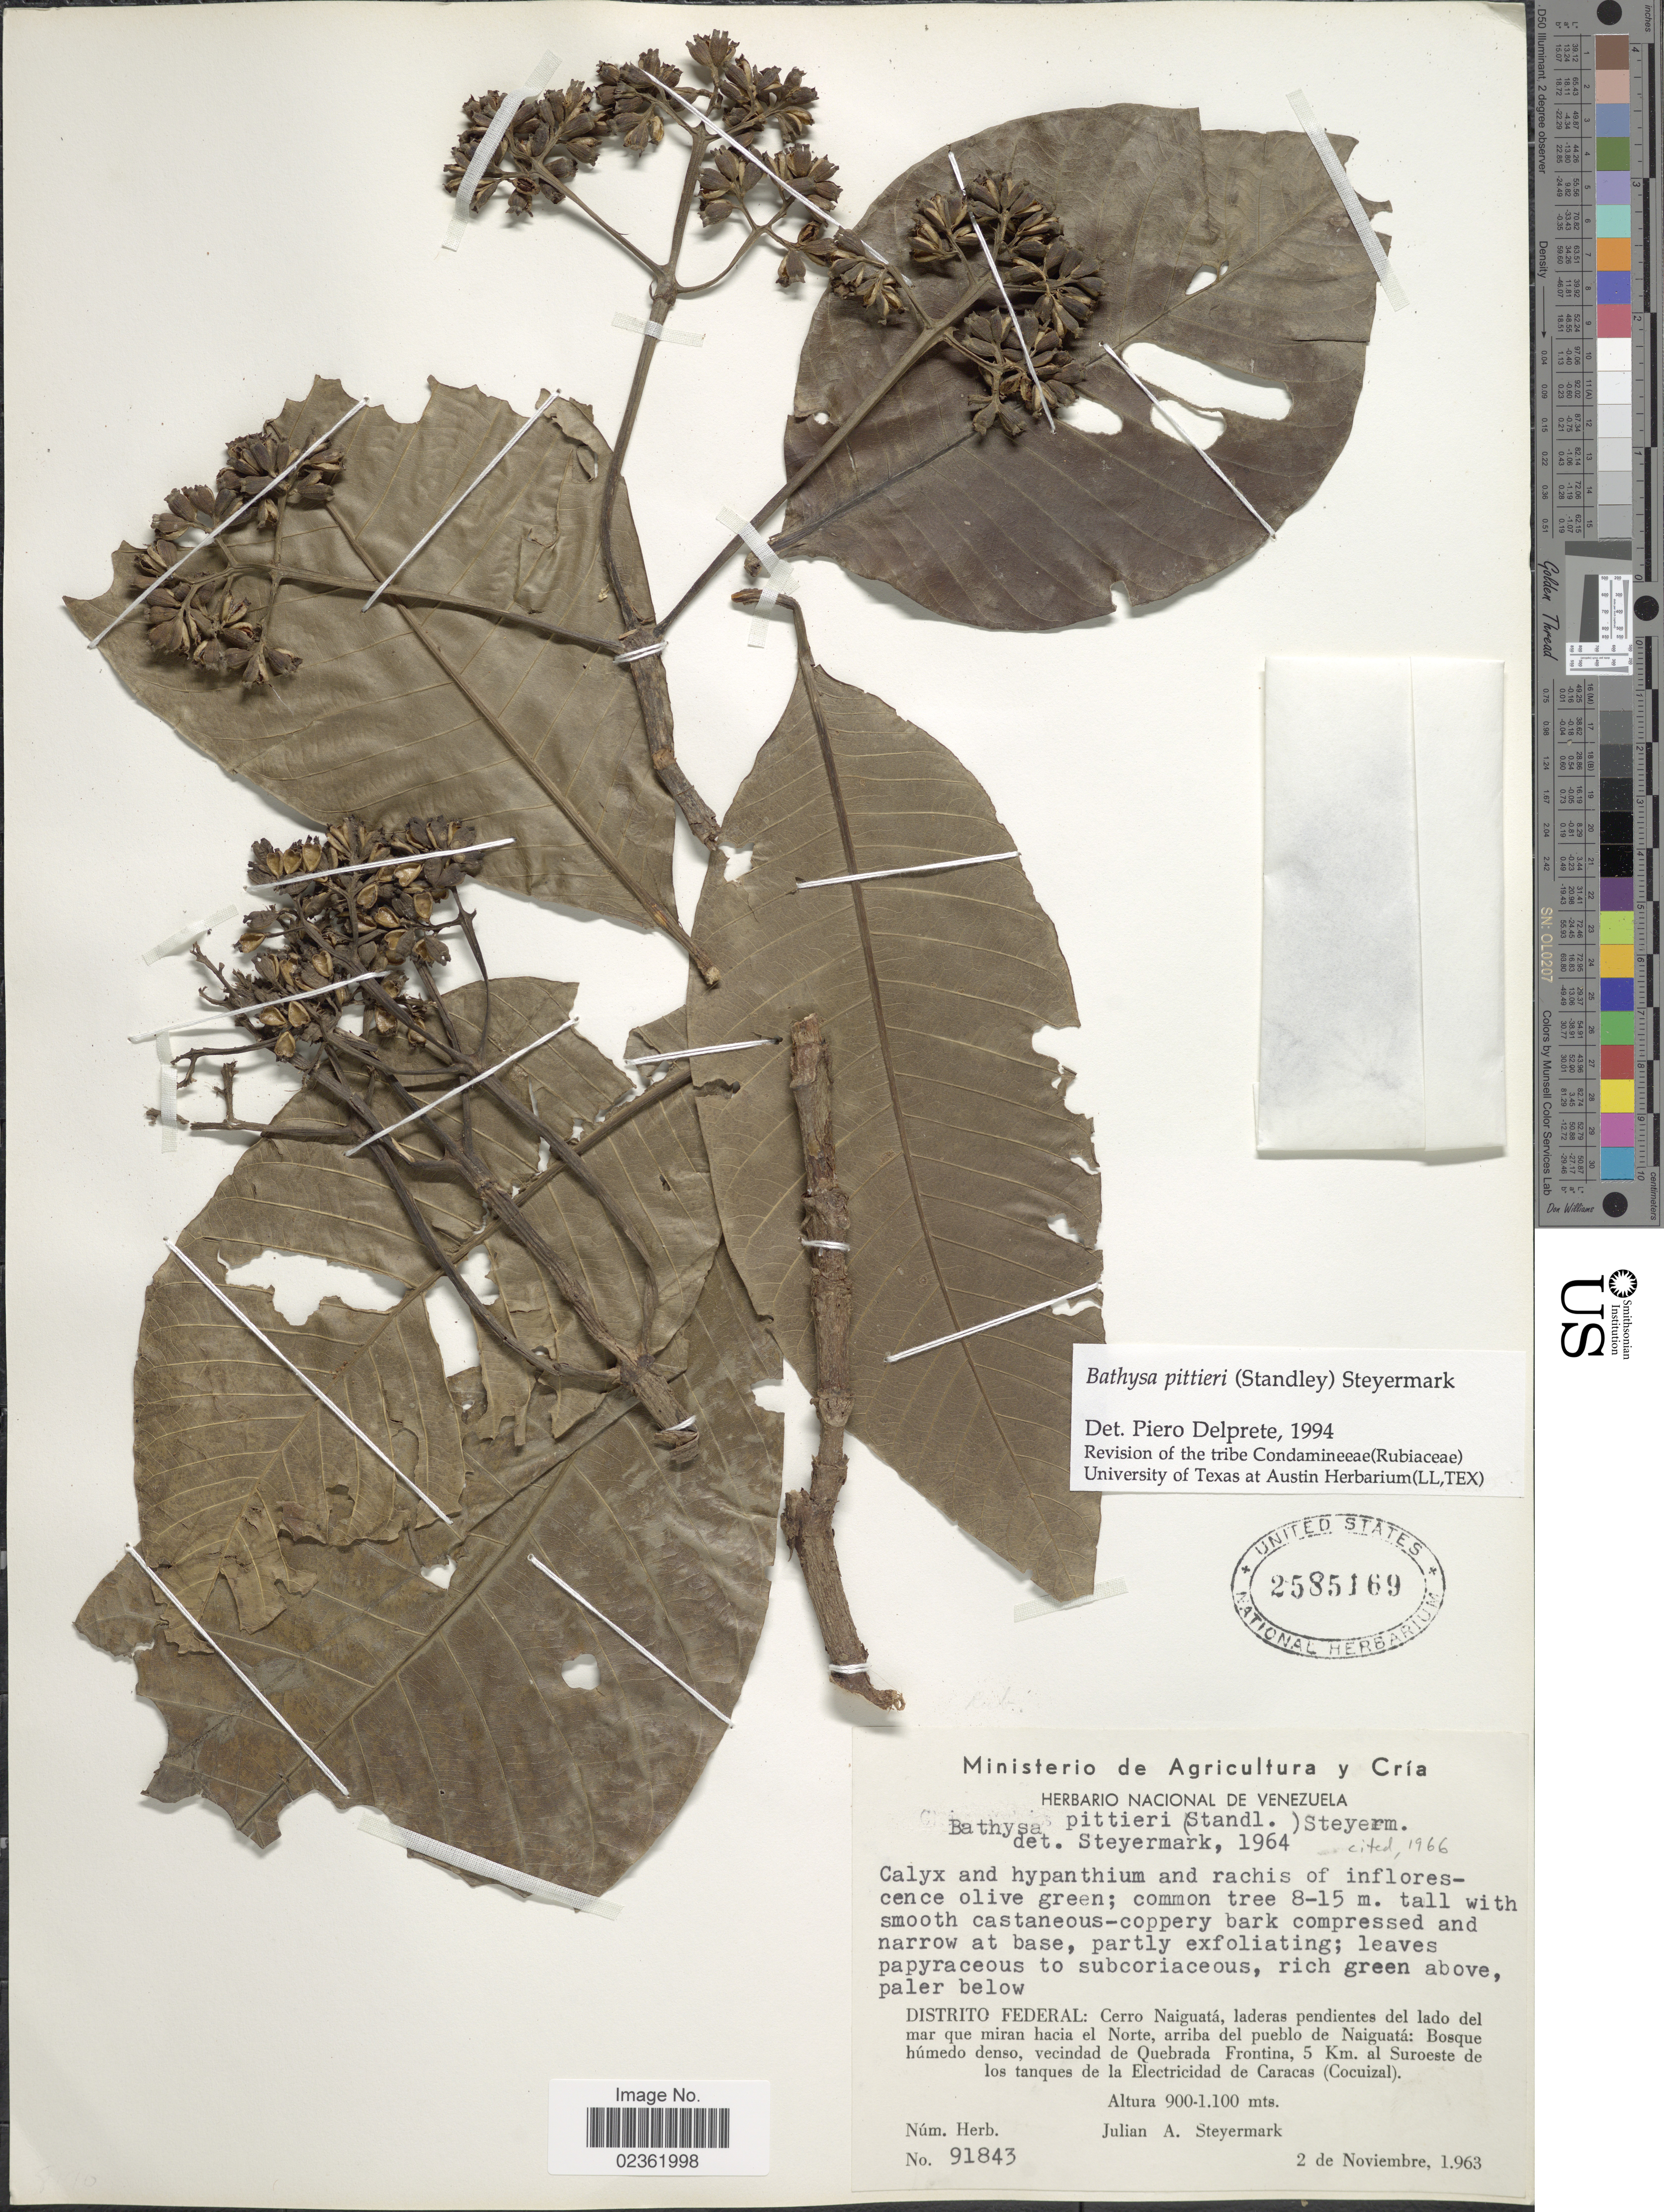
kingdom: Plantae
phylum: Tracheophyta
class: Magnoliopsida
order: Gentianales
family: Rubiaceae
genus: Bathysa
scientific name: Bathysa pittieri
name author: (Standl.) Steyerm.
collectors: J. Steyermark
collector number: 91843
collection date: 1963-11-02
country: Venezuela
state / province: Distrito Federal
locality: Cerro Naiguata, laderas pendientes del lado del mar que miran hacia el Norte, arriba del pueblo de Naiguata: Bosque humedo denso, vecindad de Quebrada Frontina, 5 Km. al Suroeste de los tanques de la Electricidad de Caracas (Cocuizal).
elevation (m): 900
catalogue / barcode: US 2585169